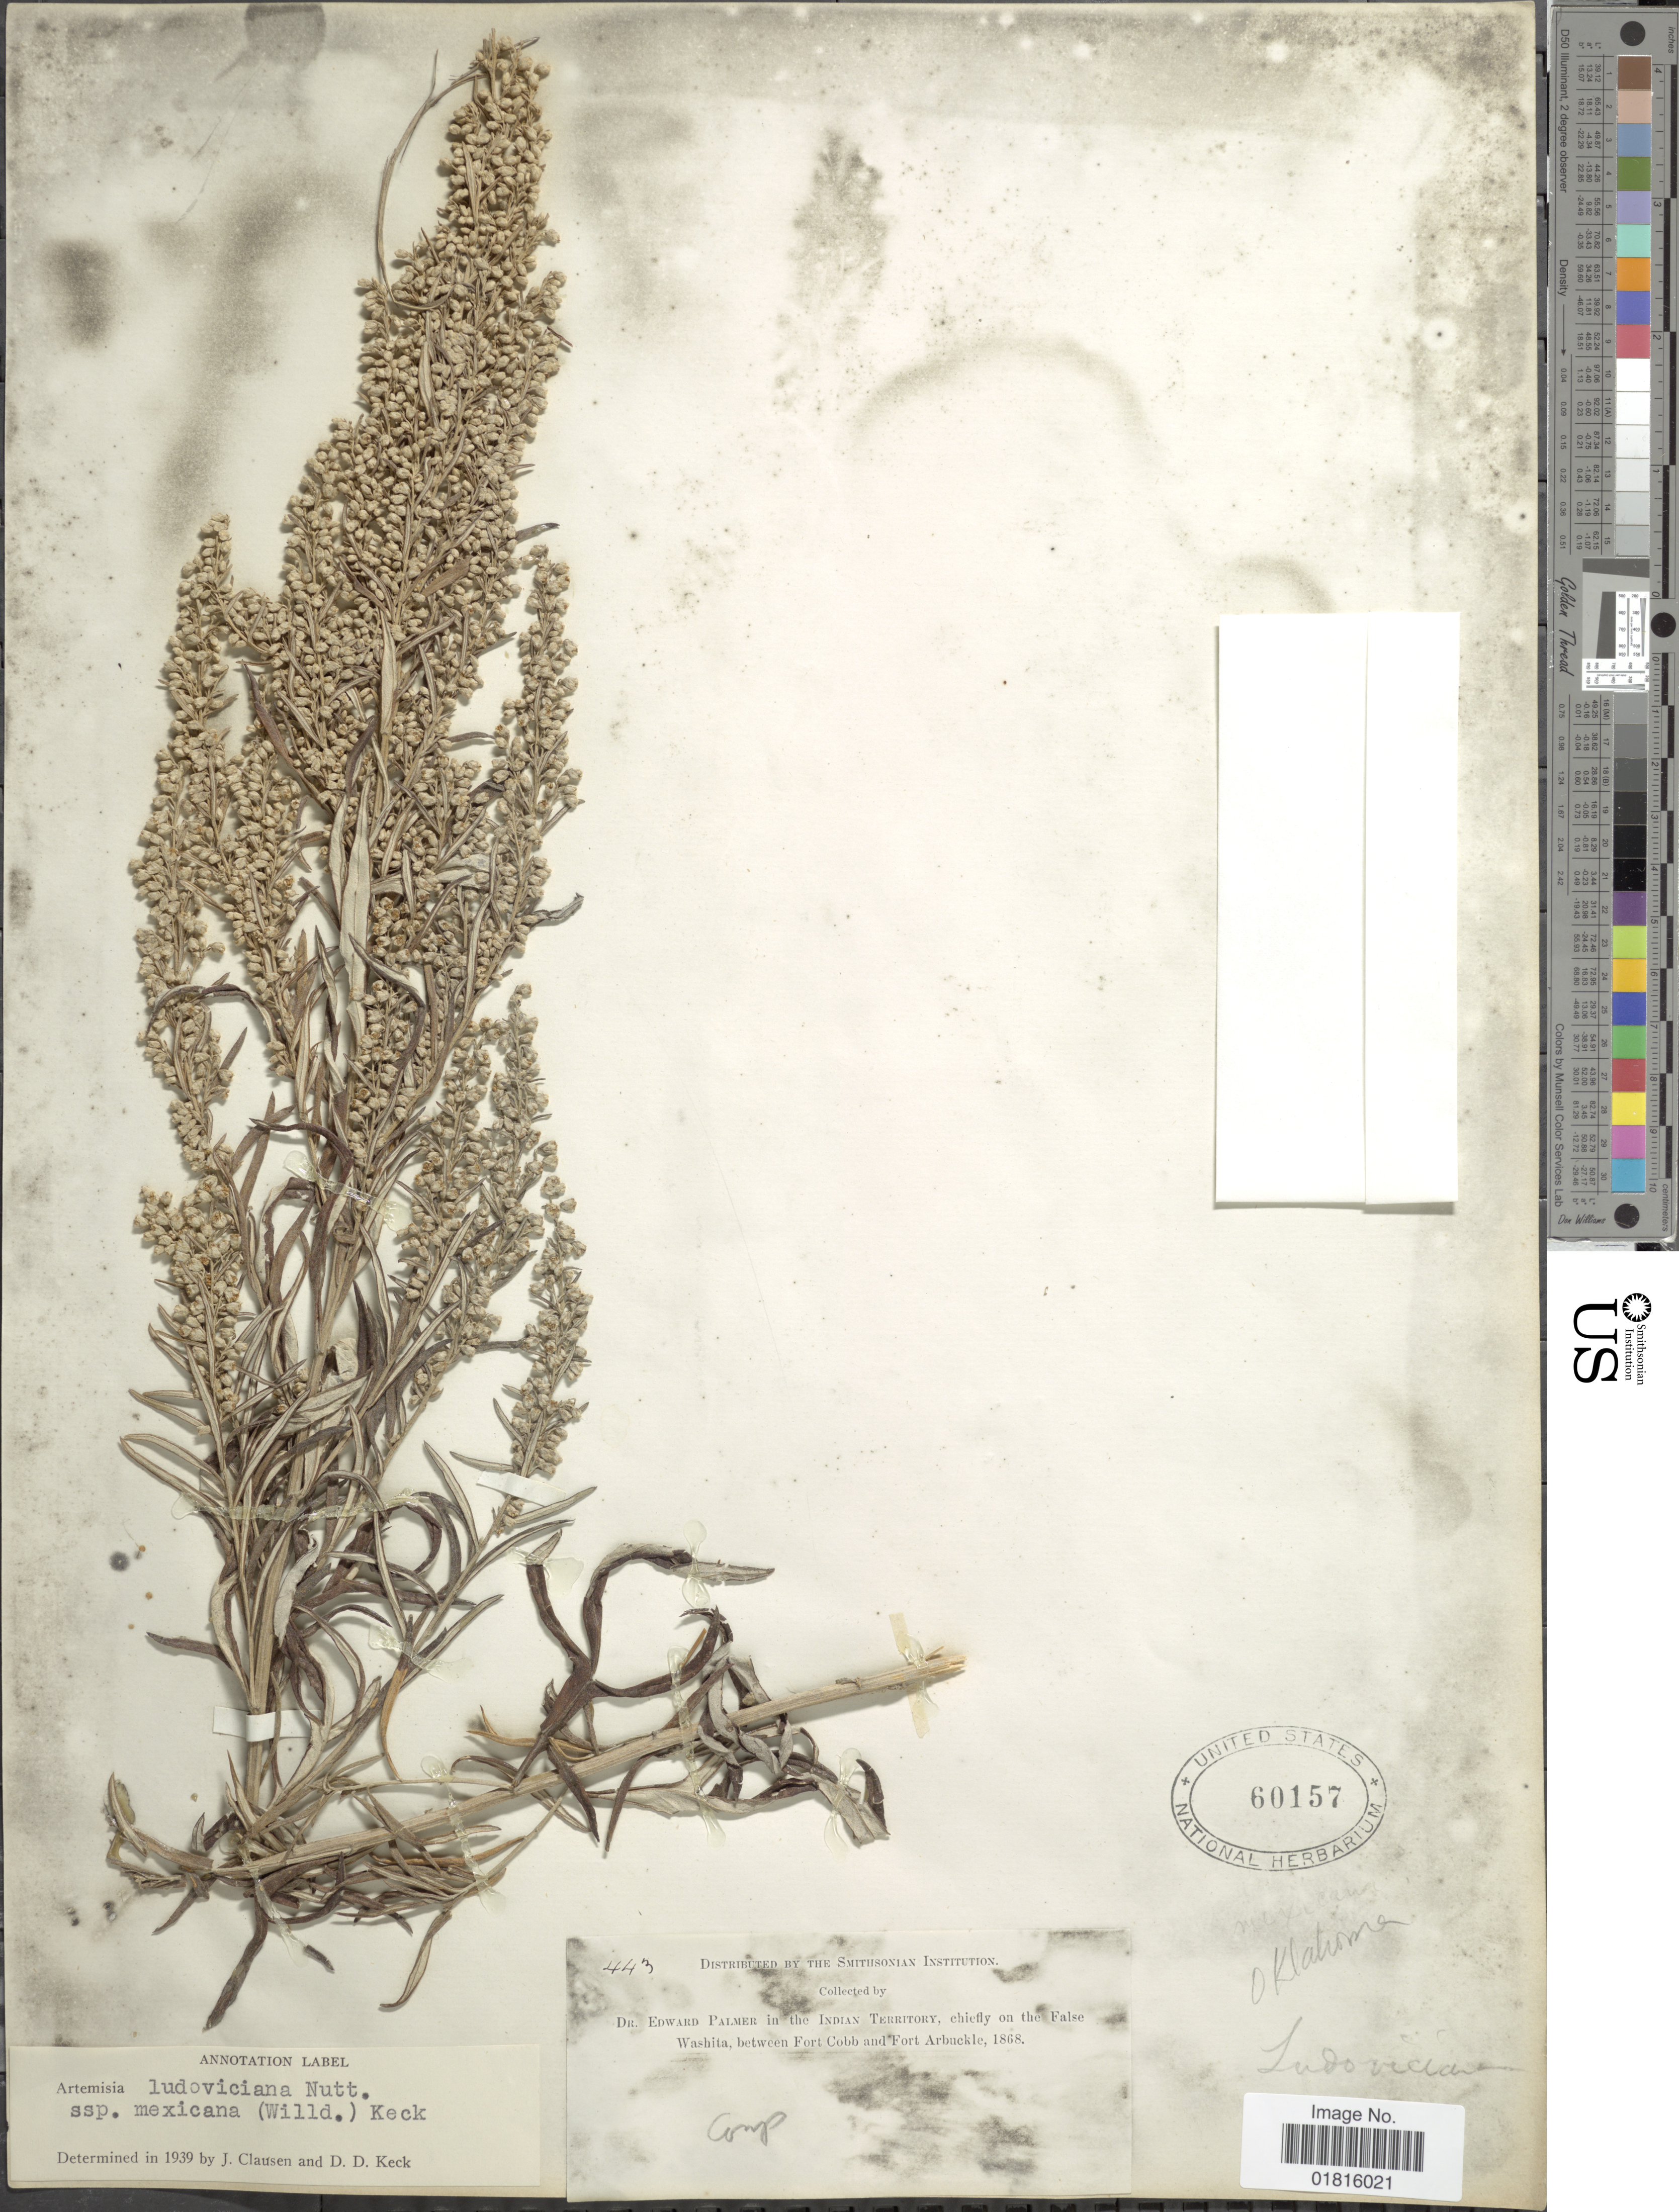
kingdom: Plantae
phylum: Tracheophyta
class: Magnoliopsida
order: Asterales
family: Asteraceae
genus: Artemisia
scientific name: Artemisia ludoviciana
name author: Nutt.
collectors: E. Palmer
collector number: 443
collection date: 1868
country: United States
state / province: Oklahoma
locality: In the Indian Territory, chiefly on the False Washita, between Fort Cobb and Fort Arbuckle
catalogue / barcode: US 60157